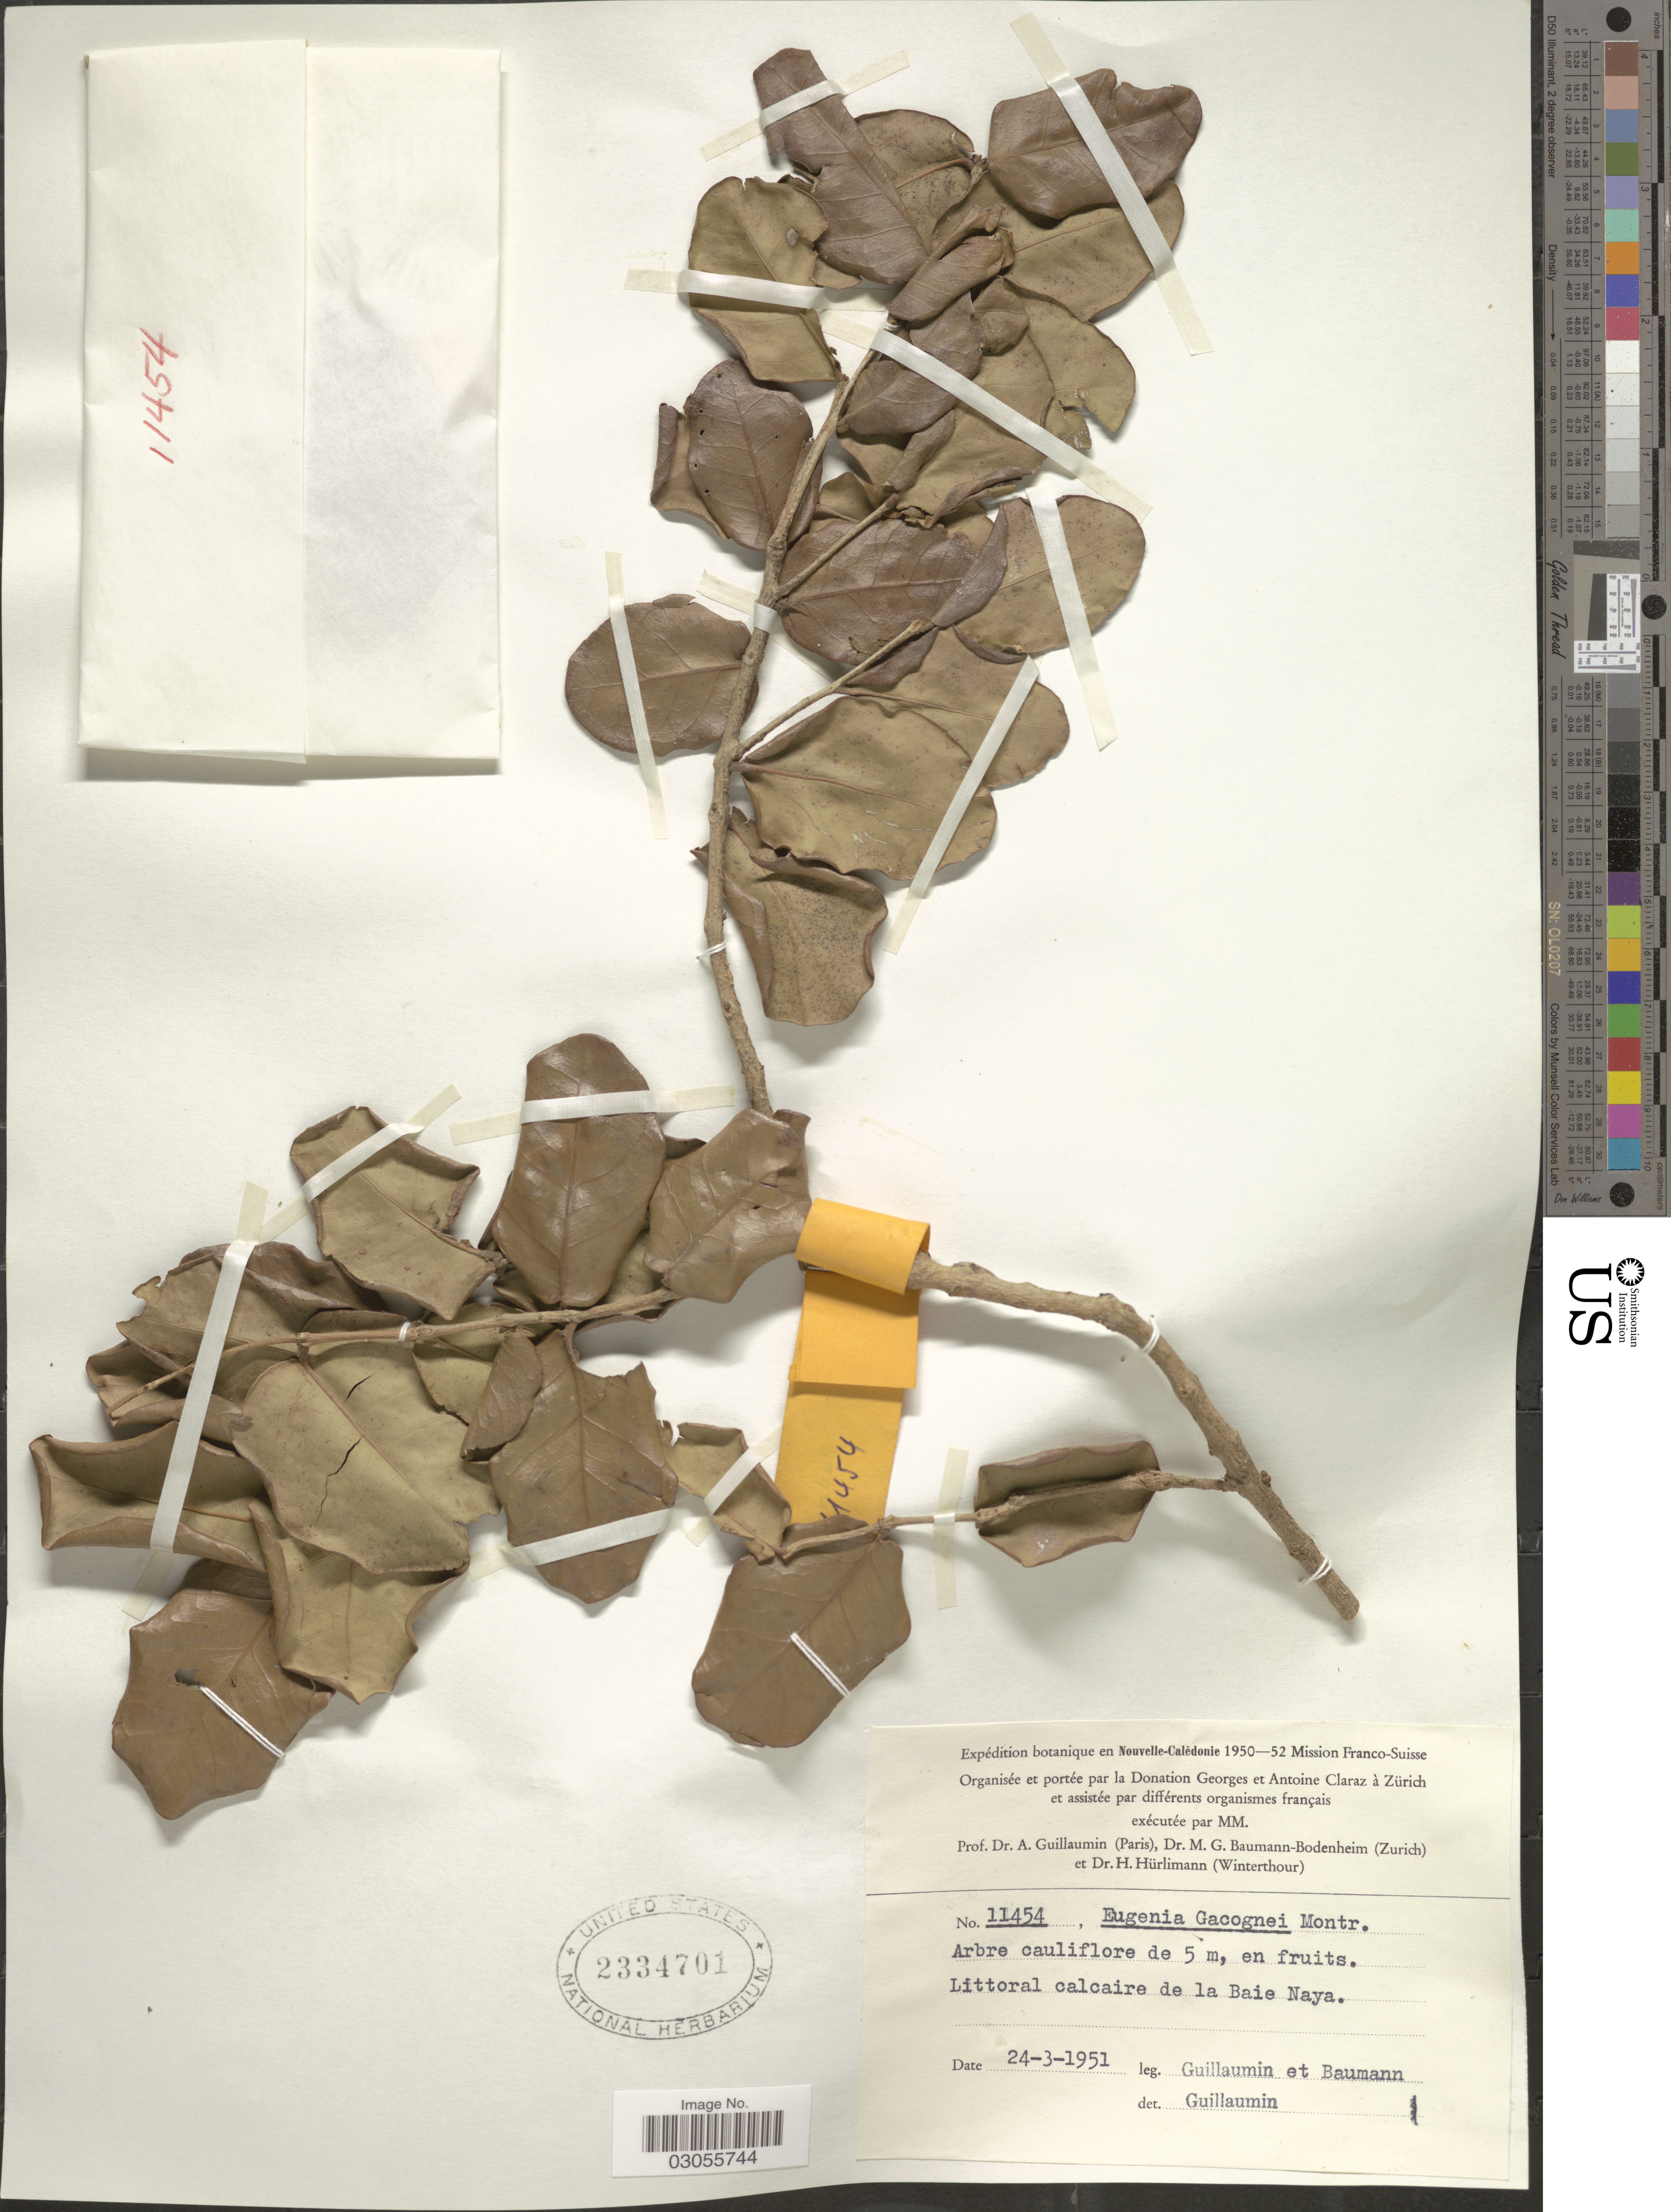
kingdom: Plantae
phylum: Tracheophyta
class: Magnoliopsida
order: Myrtales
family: Myrtaceae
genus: Eugenia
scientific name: Eugenia gacognei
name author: Montrouz.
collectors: A. Guillaumin & M. G. Baumann-Bodenheim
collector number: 11454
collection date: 1951-03-24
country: New Caledonia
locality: Littoral calcaire de la Baie Naya.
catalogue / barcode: US 2334701